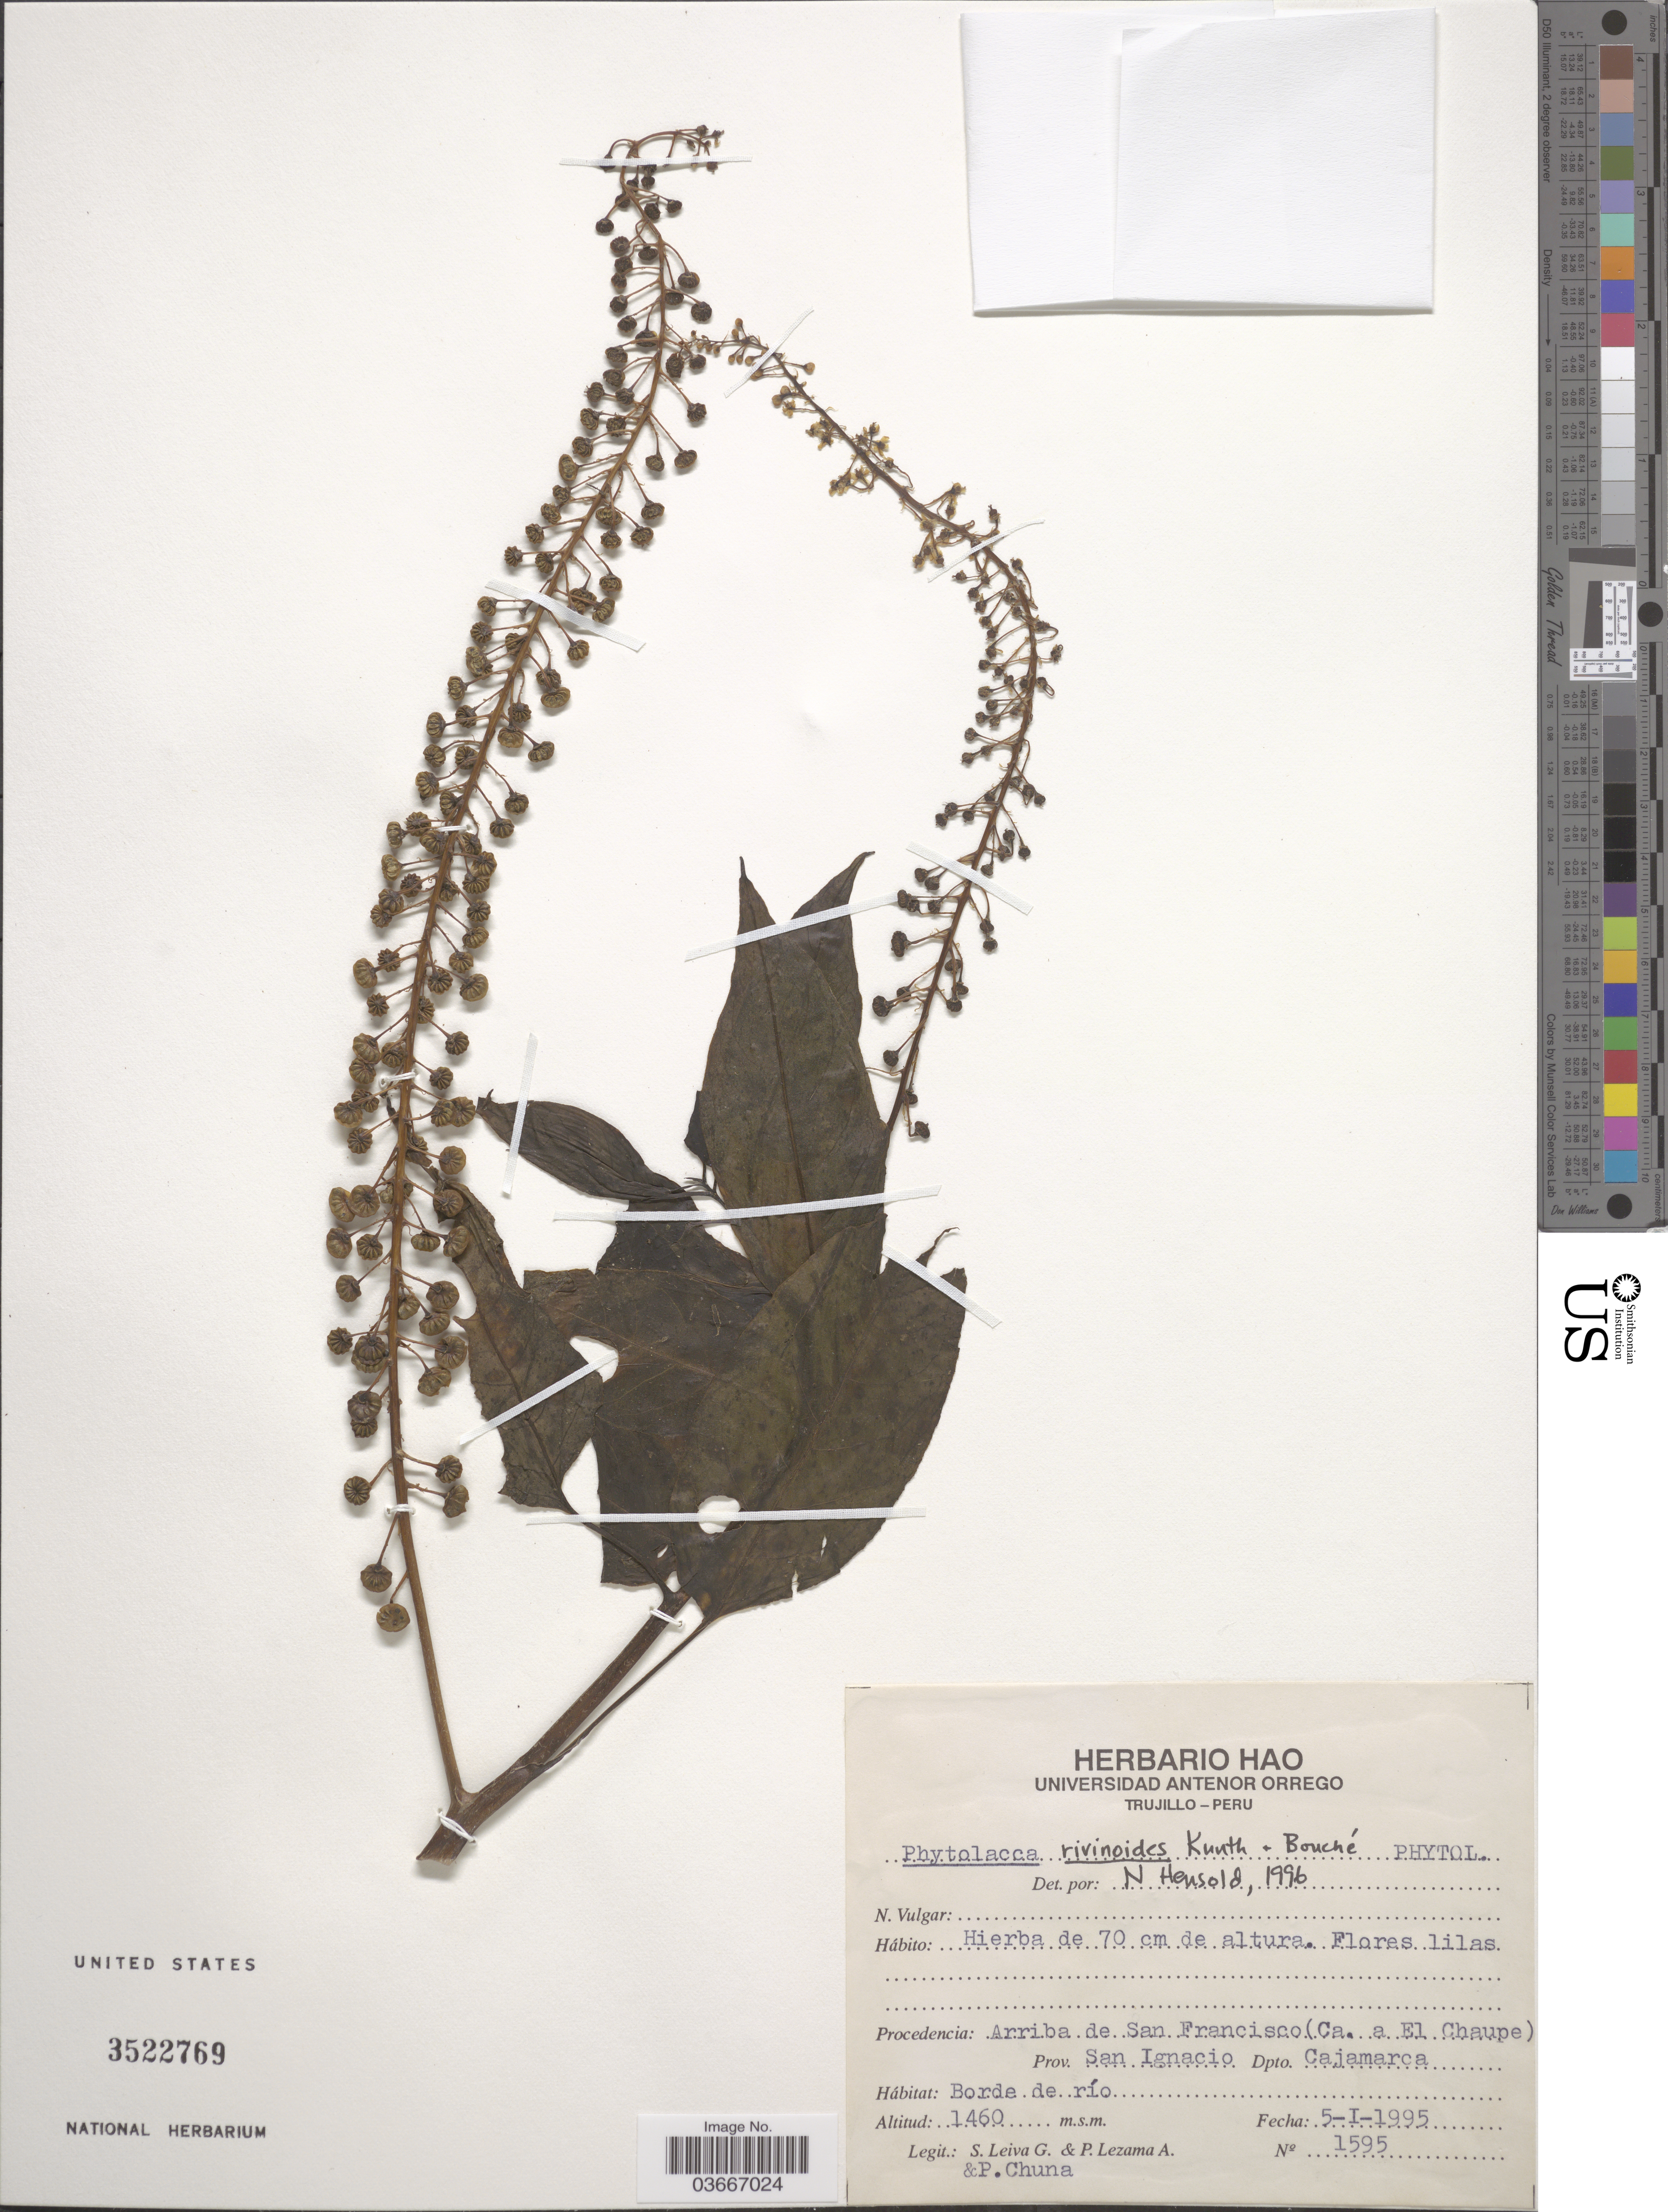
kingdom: Plantae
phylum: Tracheophyta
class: Magnoliopsida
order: Caryophyllales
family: Phytolaccaceae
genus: Phytolacca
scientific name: Phytolacca rivinoides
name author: Kunth & C.D. Bouché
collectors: S. Leiva G., P. Lezama A. & P. Chuna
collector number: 1595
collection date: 1995-01-05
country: Peru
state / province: Cajamarca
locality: Procedencia: Arriba de San Francisco (Ca. a El Chaupe). Prov. San Ignacio. Dpto. Cajamarca. Borde de río.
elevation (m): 1460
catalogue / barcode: US 3522769